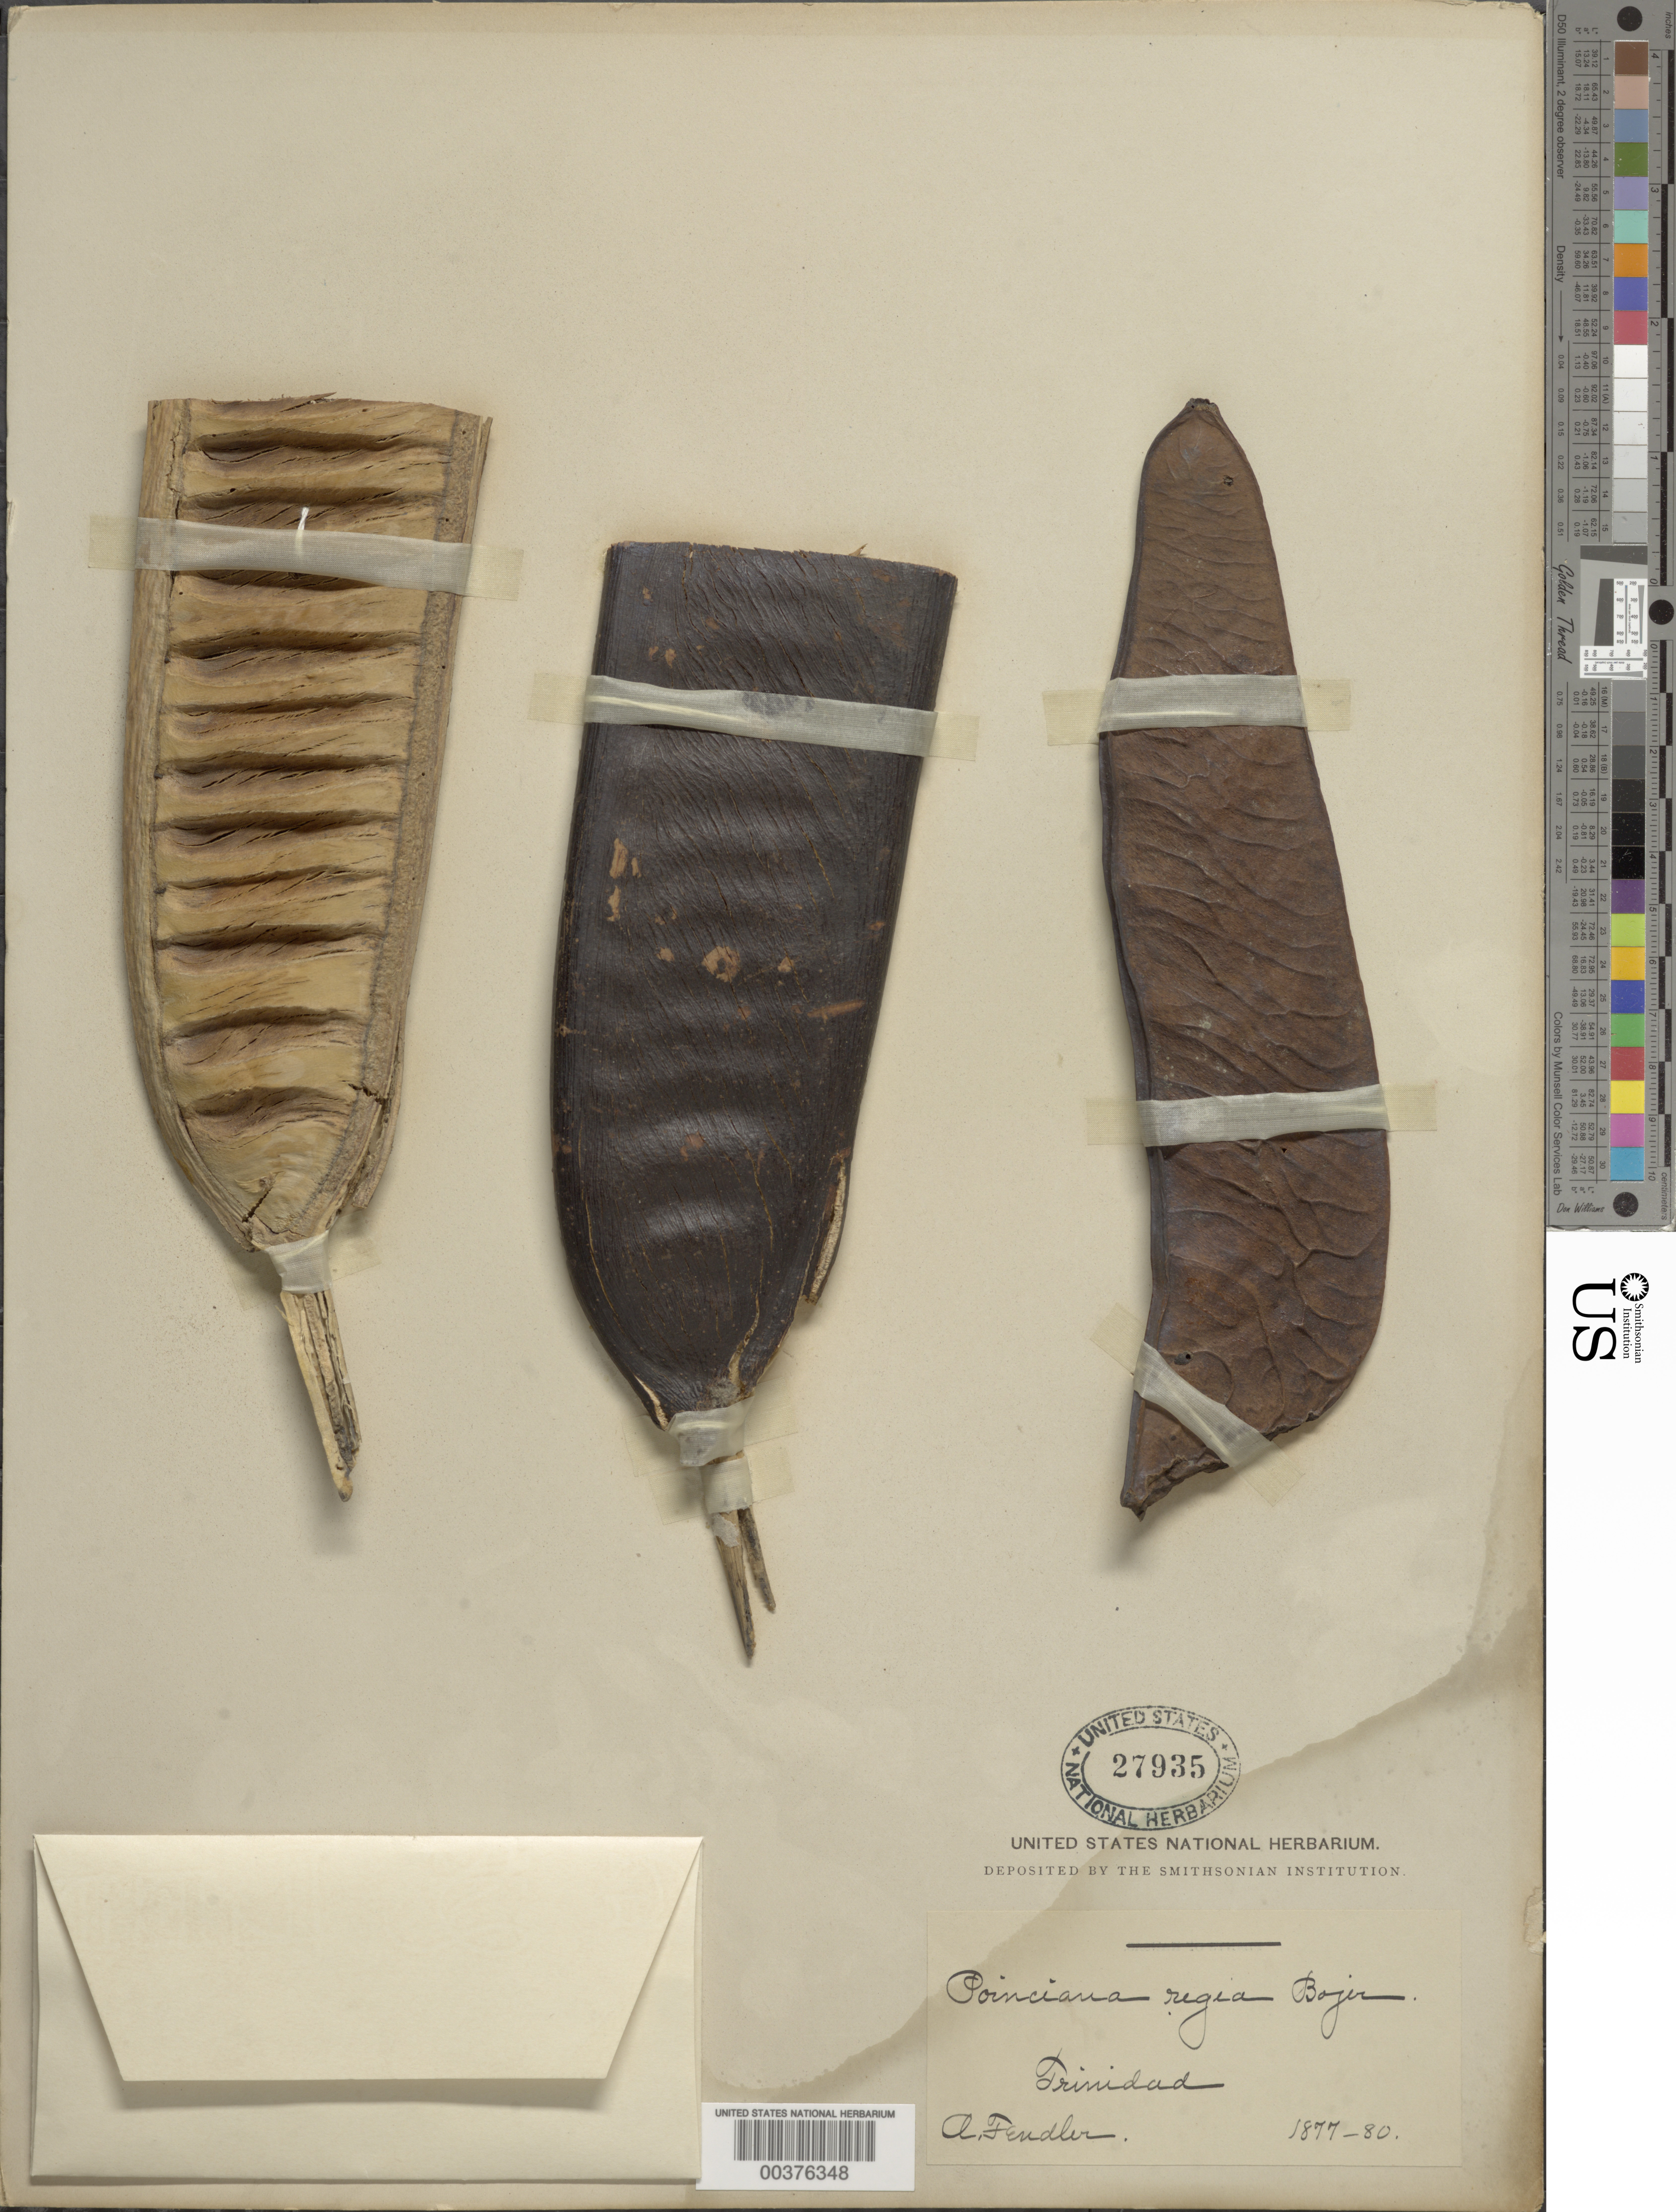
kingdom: Plantae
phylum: Tracheophyta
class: Magnoliopsida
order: Fabales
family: Fabaceae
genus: Delonix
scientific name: Delonix regia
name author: (Bojer ex Hook.) Raf.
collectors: A. Fendler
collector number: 321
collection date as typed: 1877 to -- -- 1880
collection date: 1877/1880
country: Trinidad and Tobago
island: Trinidad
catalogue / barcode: US 27935